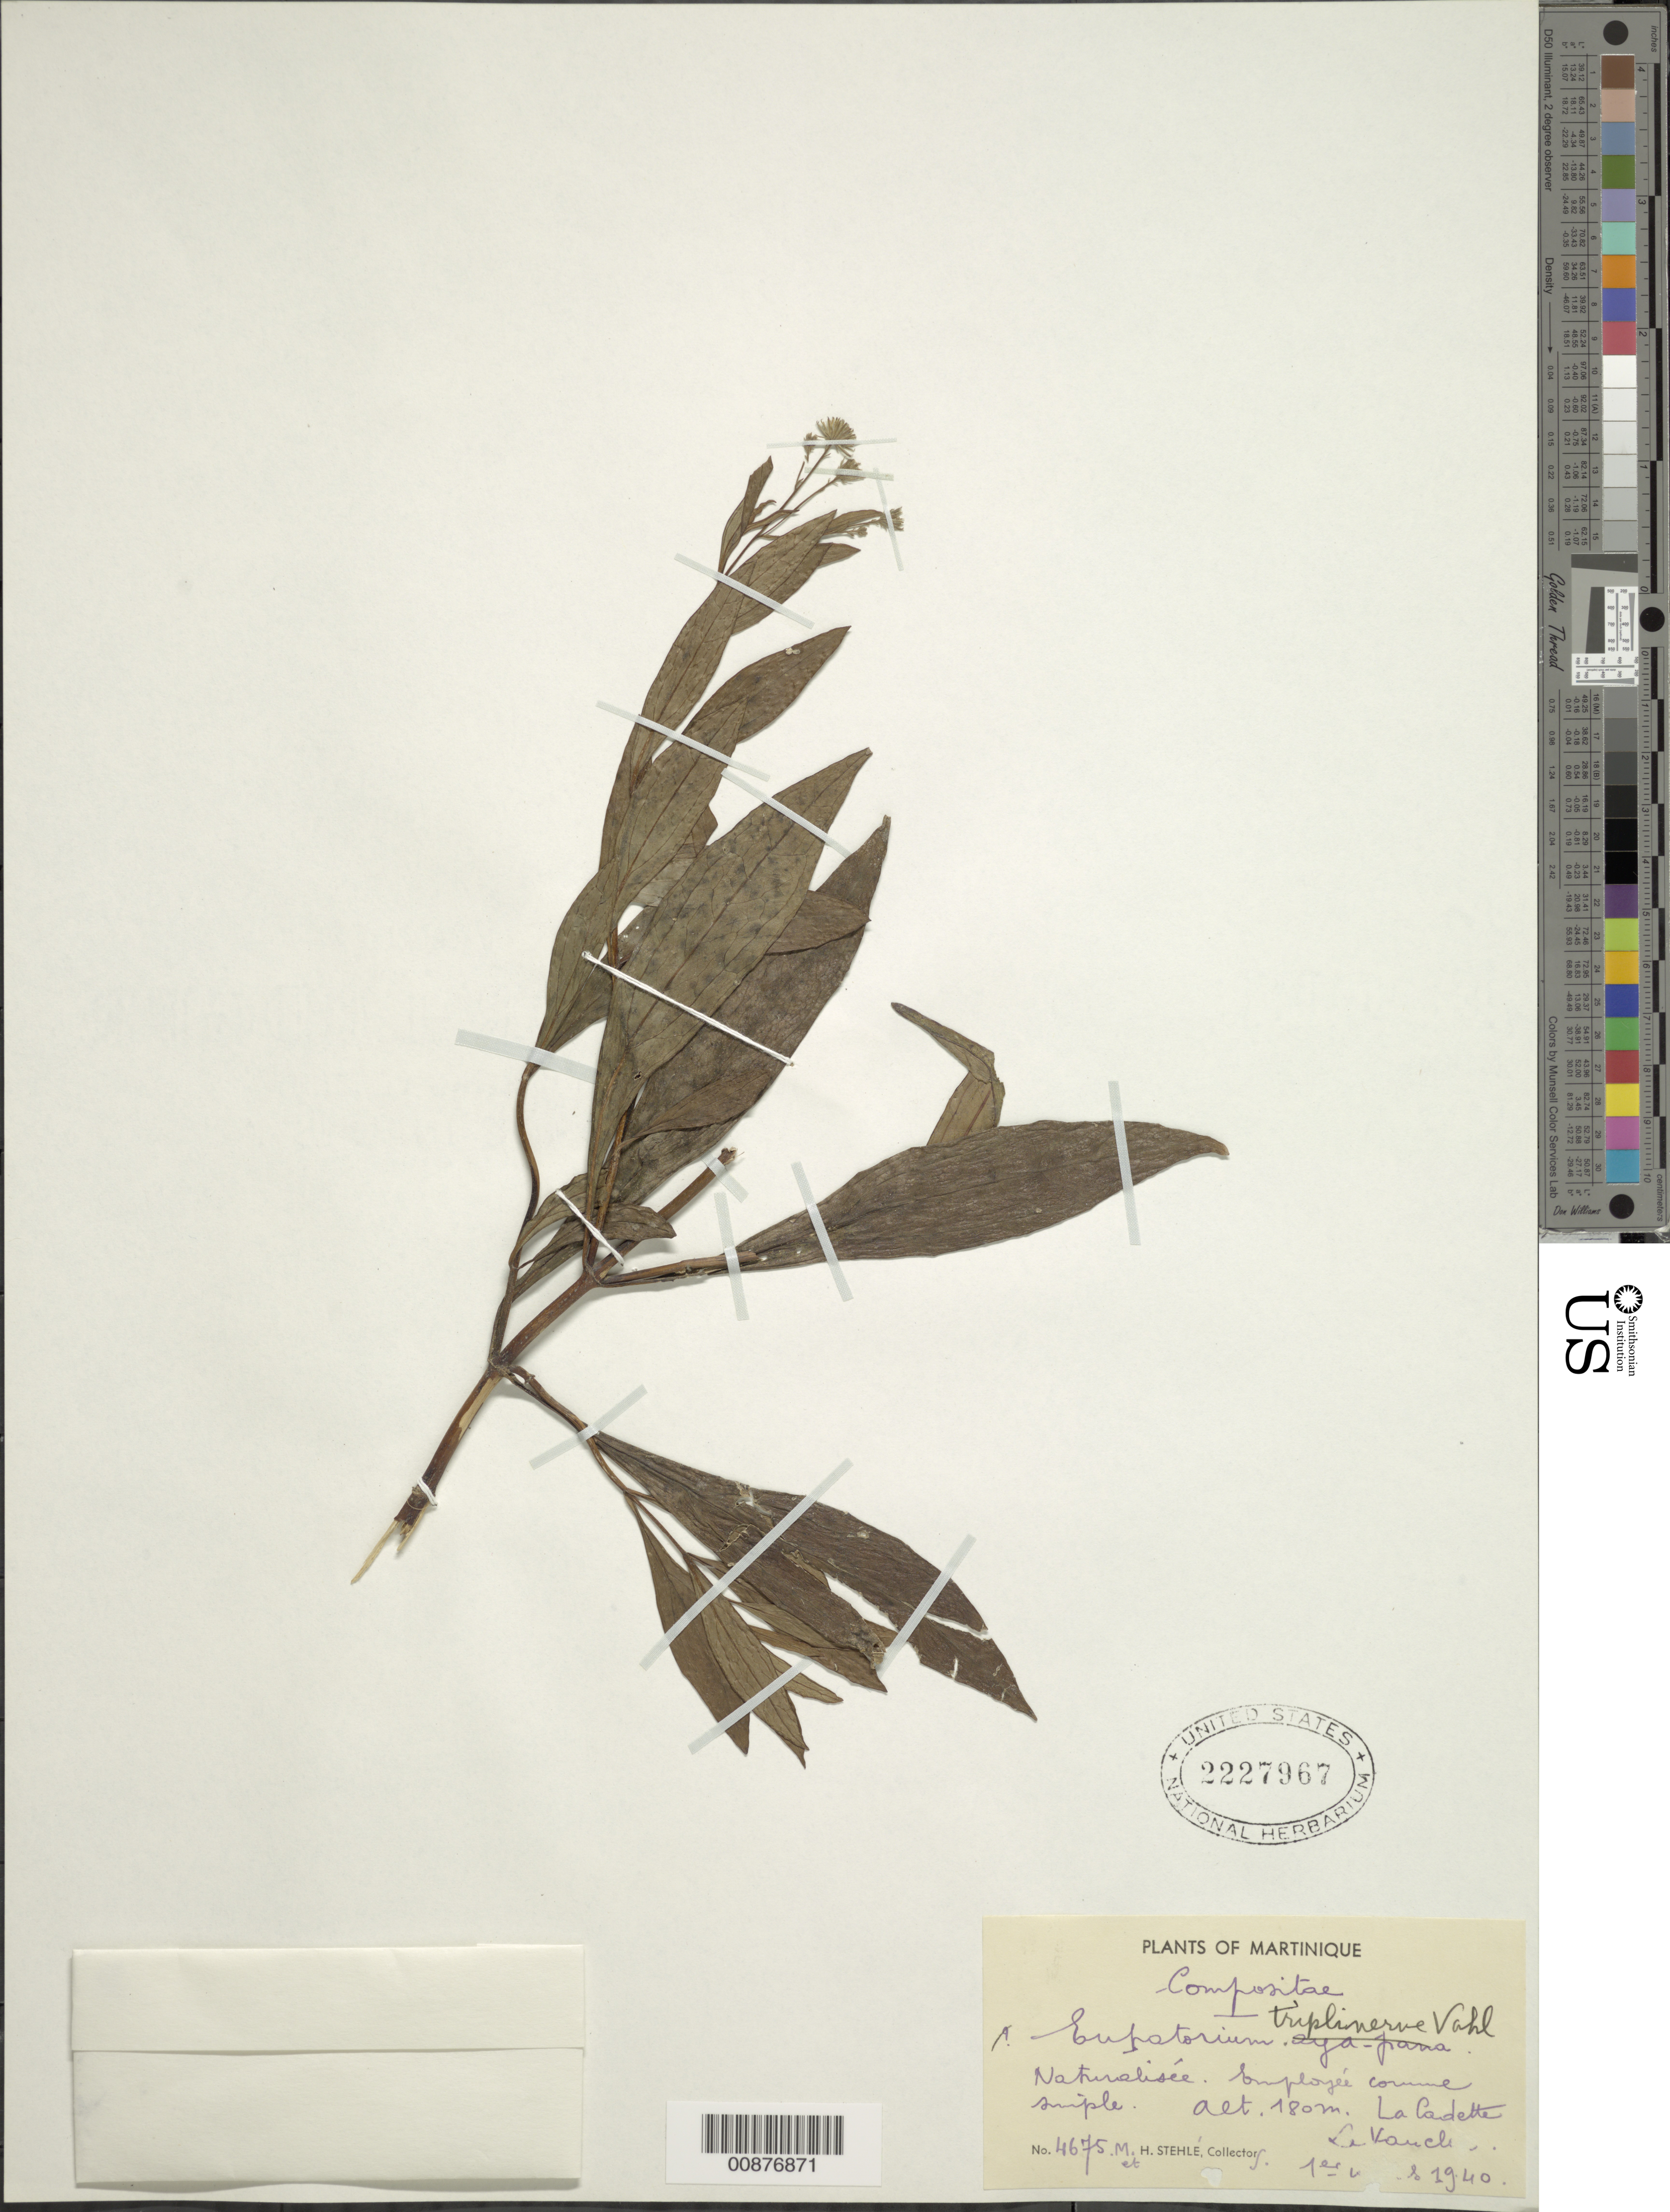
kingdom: Plantae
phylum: Tracheophyta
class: Magnoliopsida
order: Asterales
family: Asteraceae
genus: Ayapana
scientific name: Ayapana triplinervis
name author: (Vahl) R.M. King & H. Rob.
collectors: H. Stehlé & M. Stehlé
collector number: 4675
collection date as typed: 01 Mar 1940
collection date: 1940-03-01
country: Martinique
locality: La Cadette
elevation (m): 180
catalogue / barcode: US 2227967